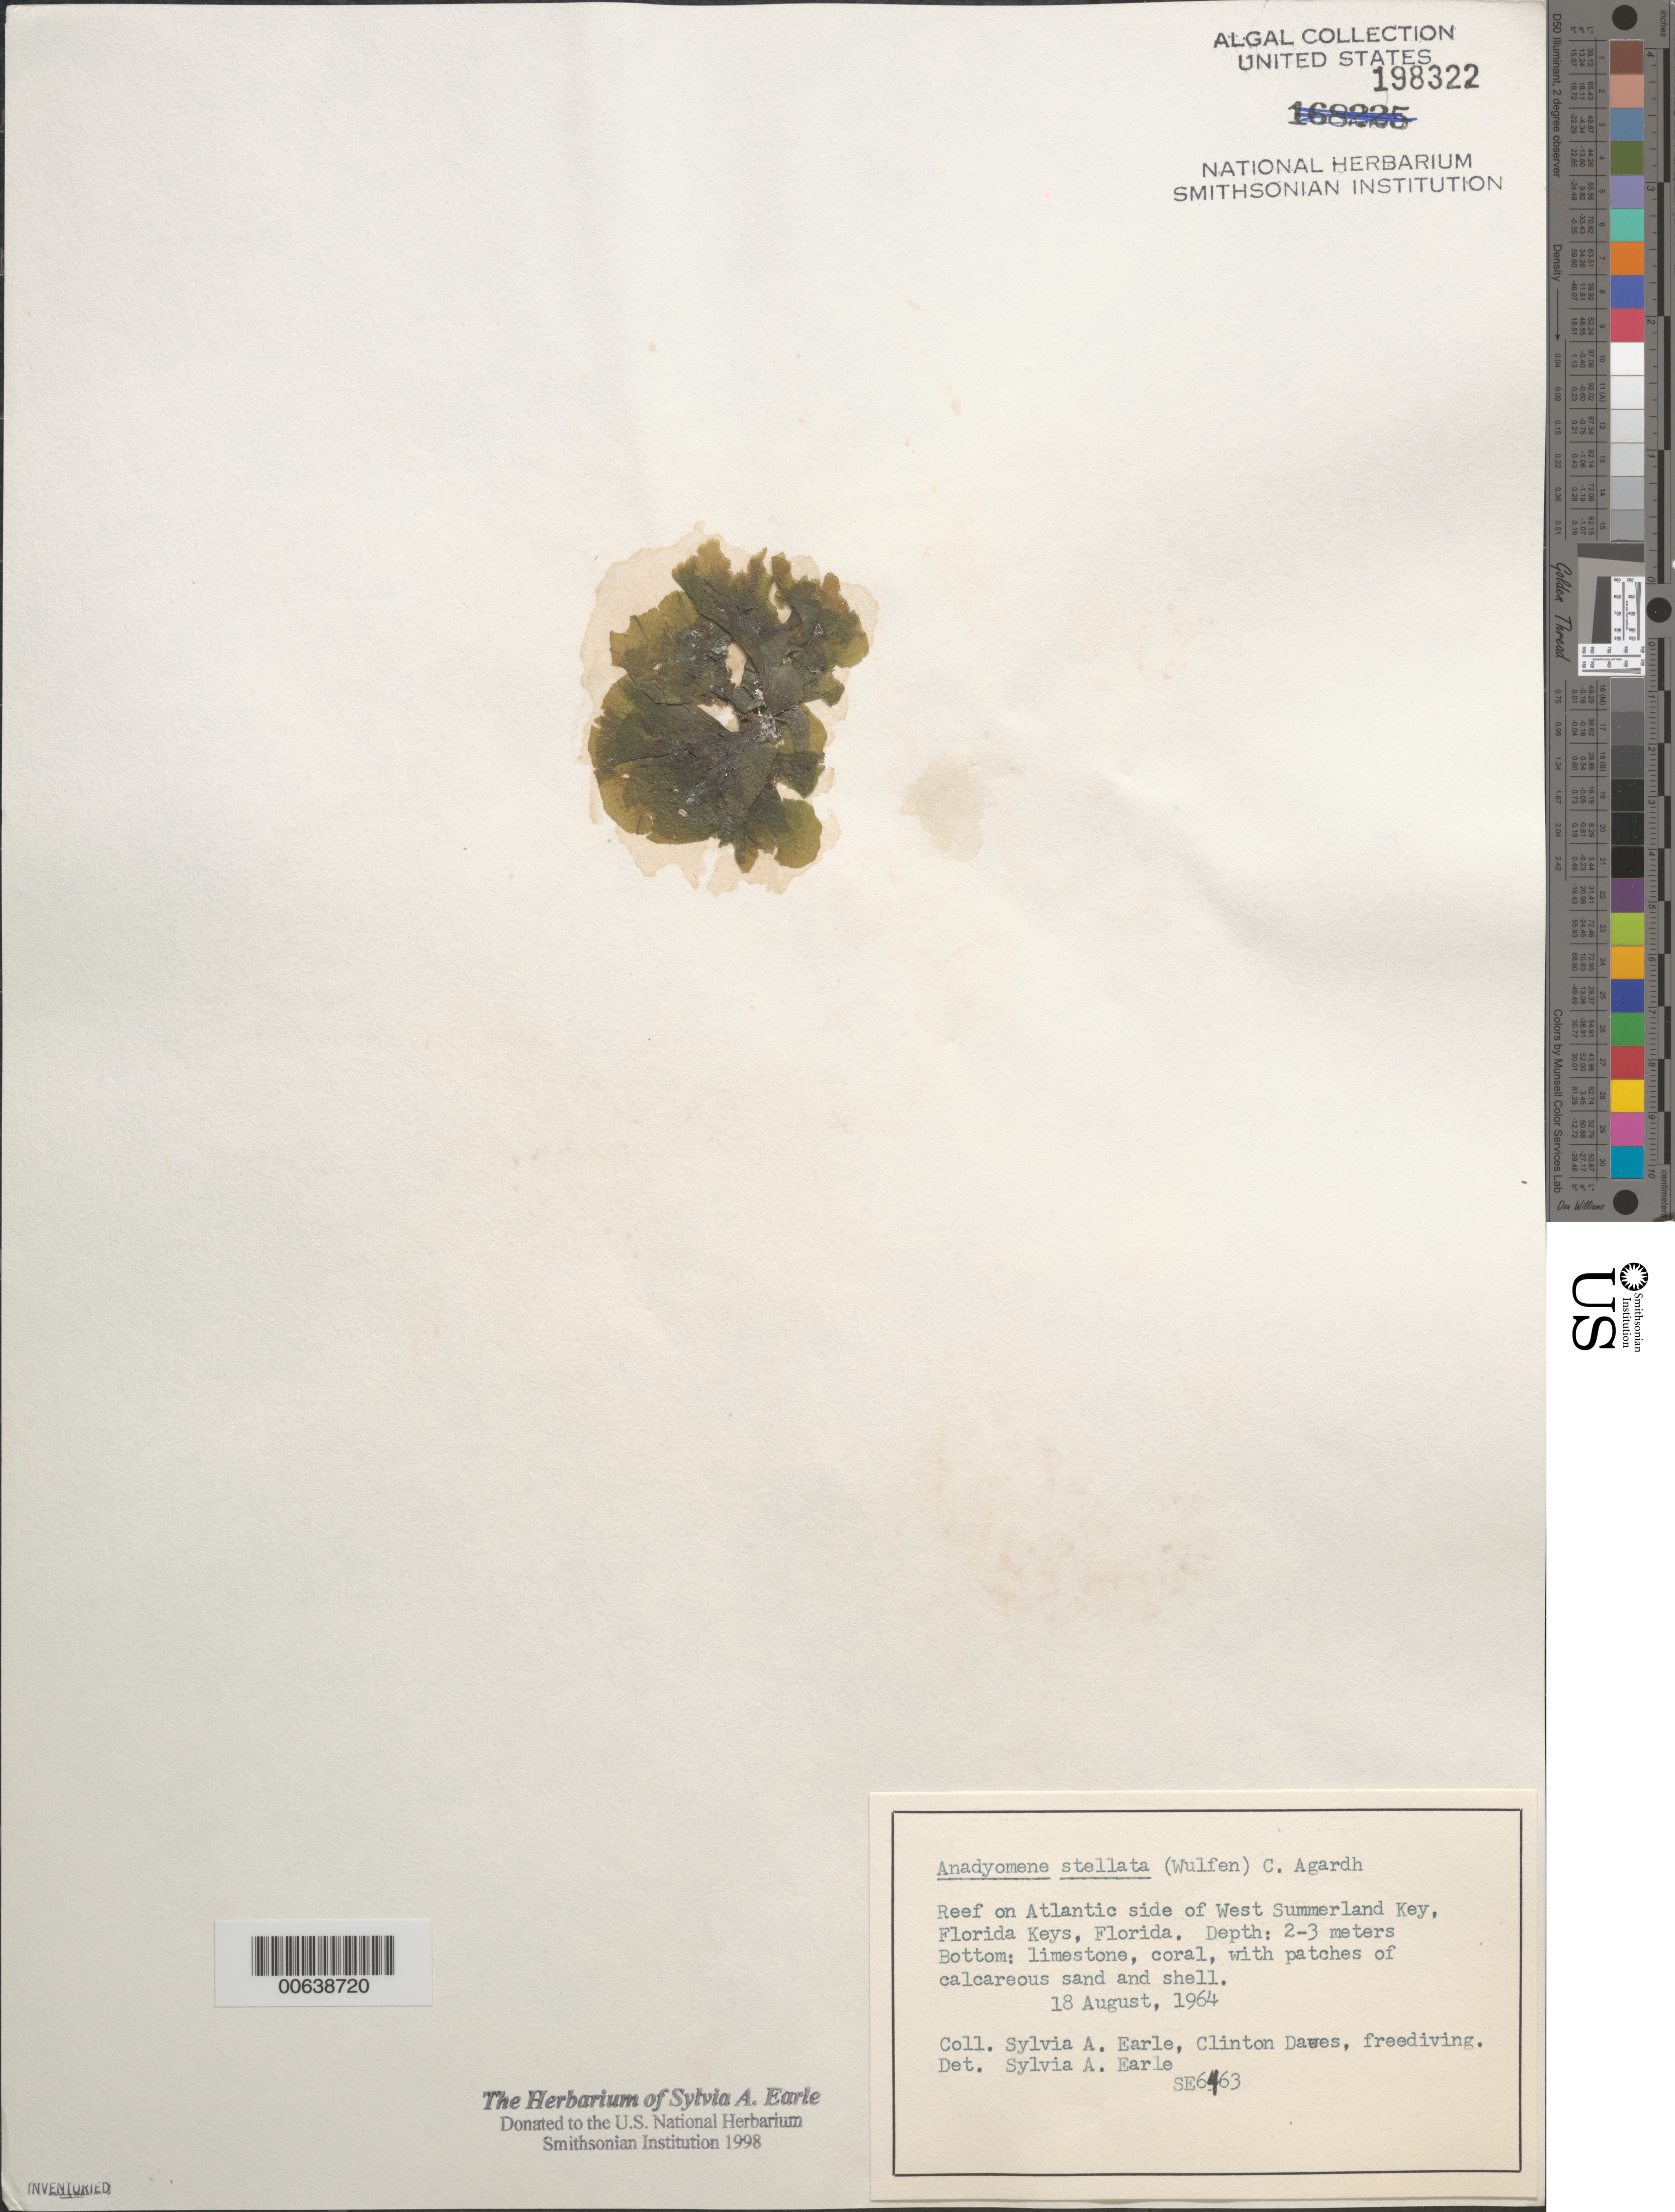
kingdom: Plantae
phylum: Chlorophyta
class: Ulvophyceae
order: Cladophorales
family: Anadyomenaceae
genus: Anadyomene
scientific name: Anadyomene stellata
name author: (Wulfen) C. Agardh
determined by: Earle, S. A.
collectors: S. A. Earle & C. Dawes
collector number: Se 6463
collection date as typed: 18 Aug 1964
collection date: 1964-08-18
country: United States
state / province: Florida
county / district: Monroe County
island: West Summerland Key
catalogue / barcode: US 198322